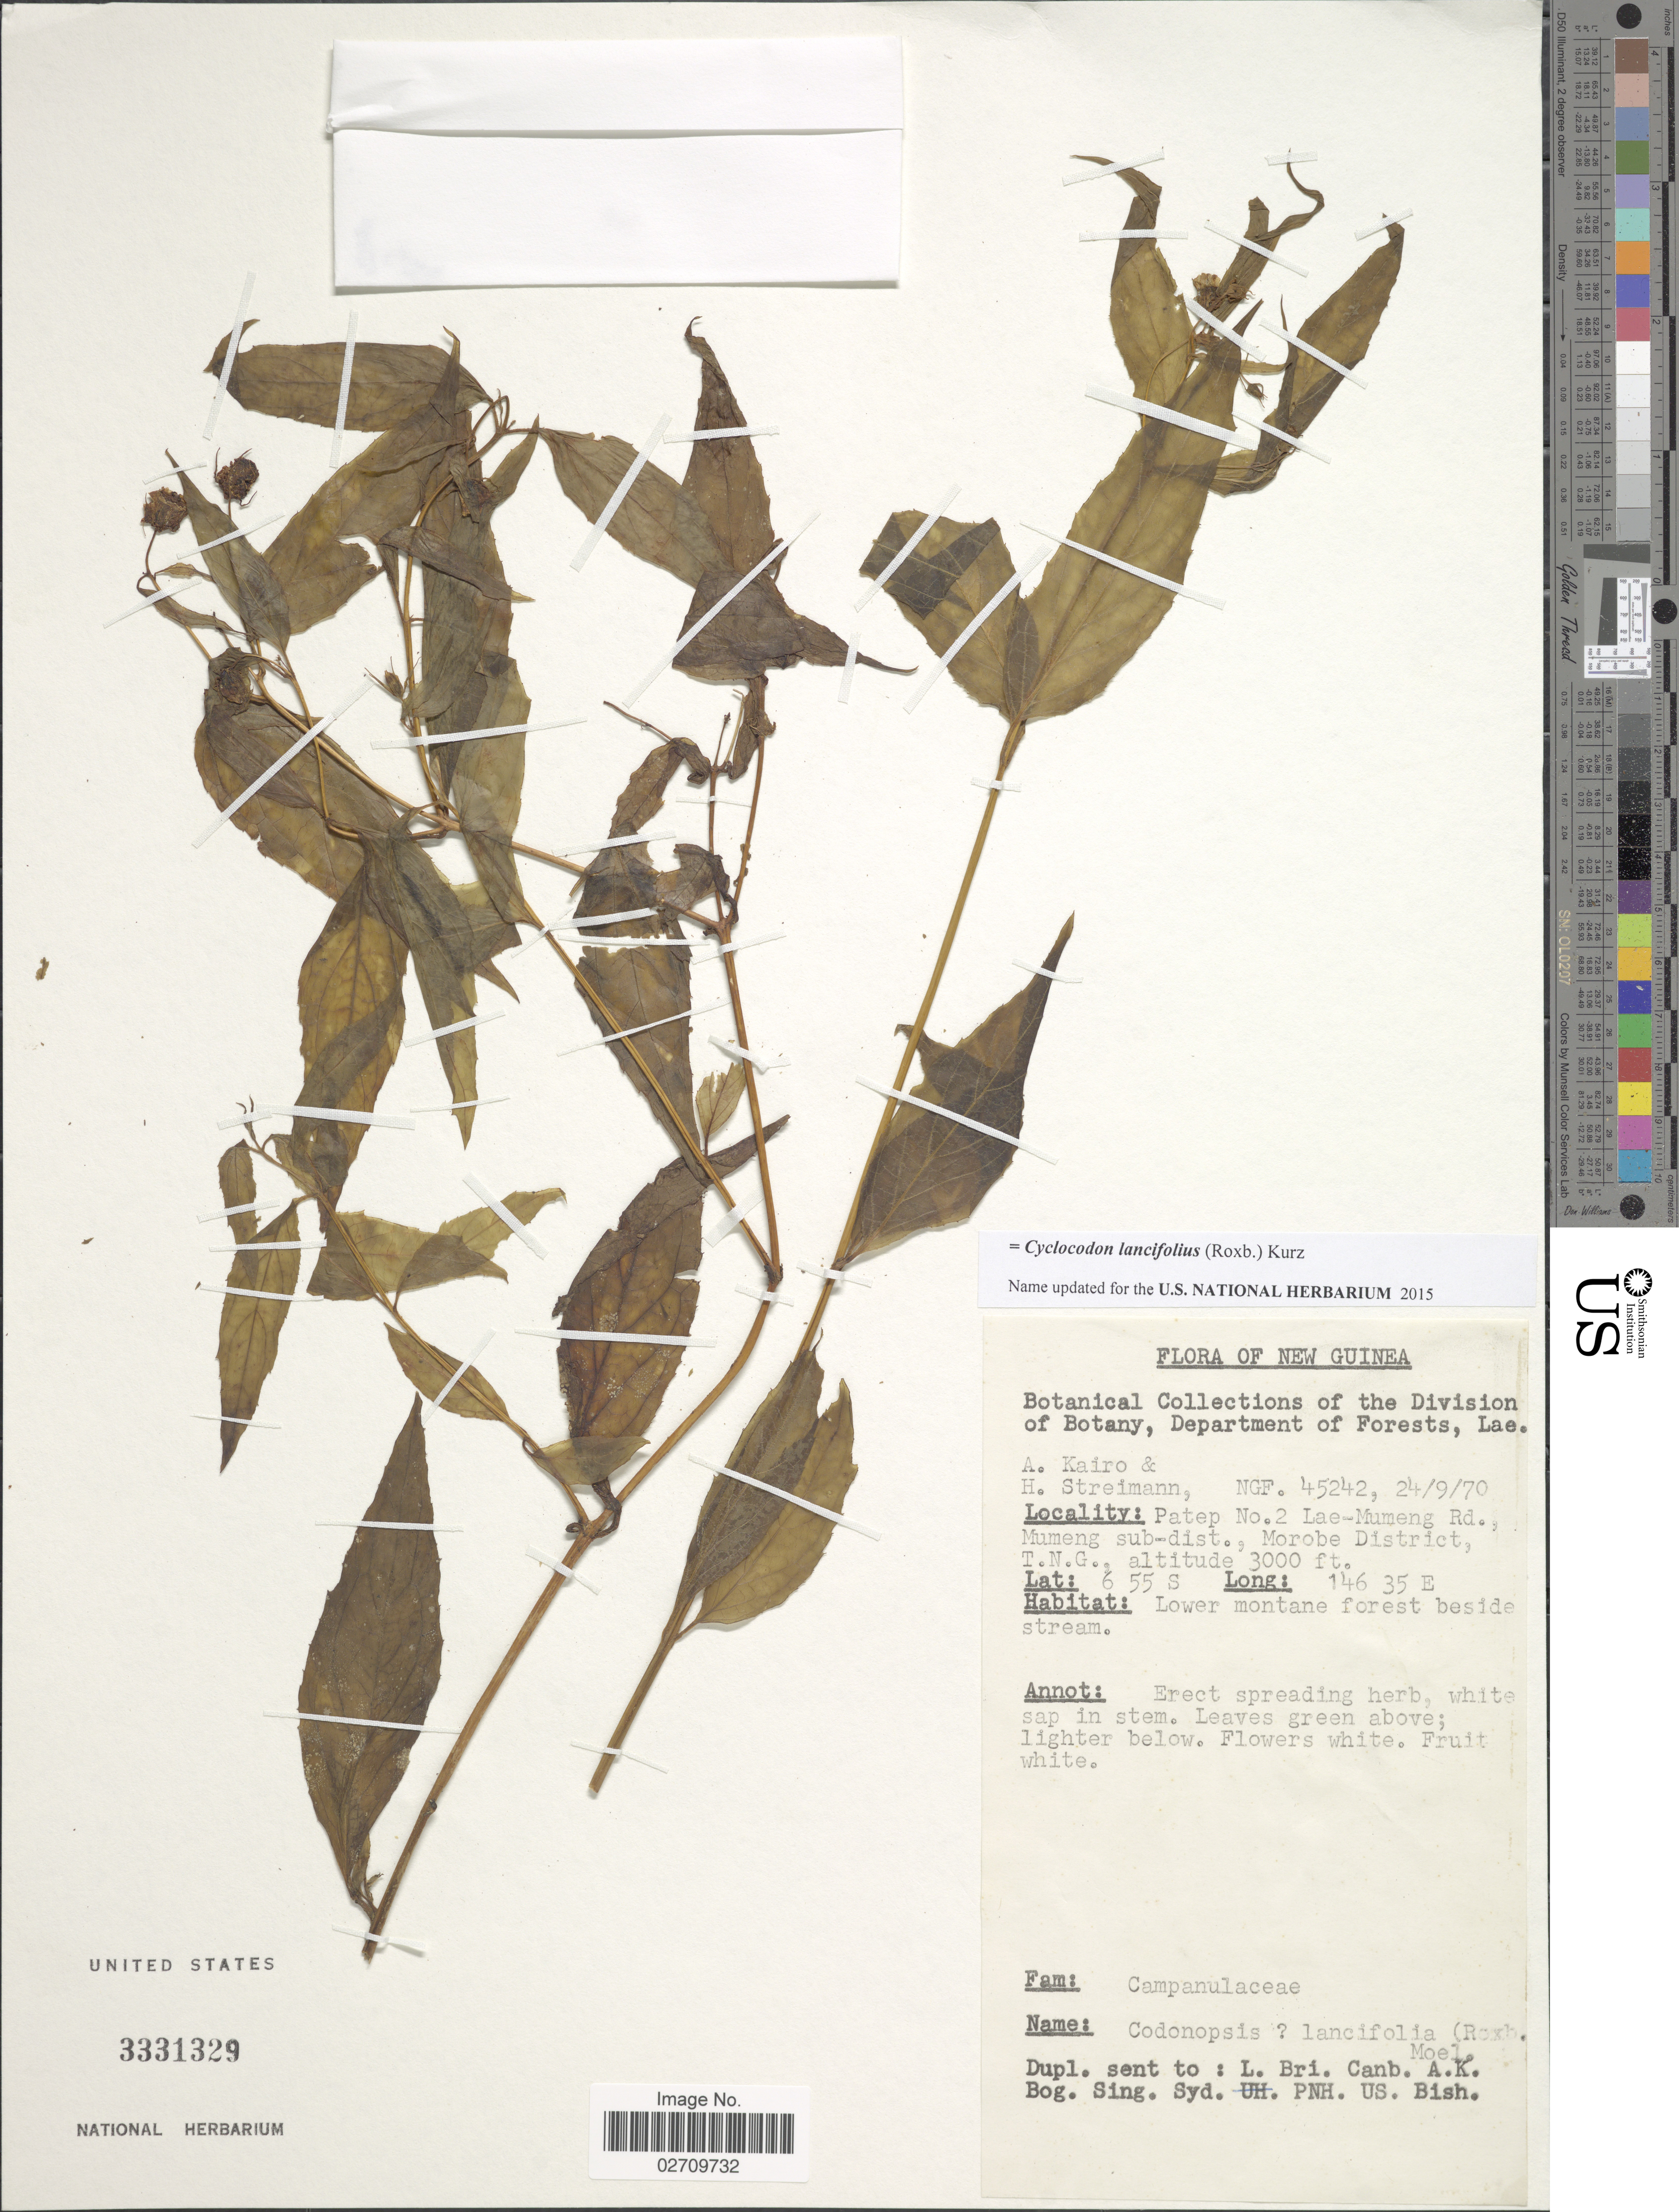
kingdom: Plantae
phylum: Tracheophyta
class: Magnoliopsida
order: Asterales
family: Campanulaceae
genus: Cyclocodon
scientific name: Cyclocodon lancifolius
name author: (Roxb.) Kurz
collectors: A. Kairo & H. Streimann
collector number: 45242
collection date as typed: Transcribed d/m/y: 24/9/70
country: Papua New Guinea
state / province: Morobe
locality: New Guinea, Patep No.2 Lae-Mumeng Rd. Mumeng sub-dist., T.N.G.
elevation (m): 914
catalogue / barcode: US 3331329